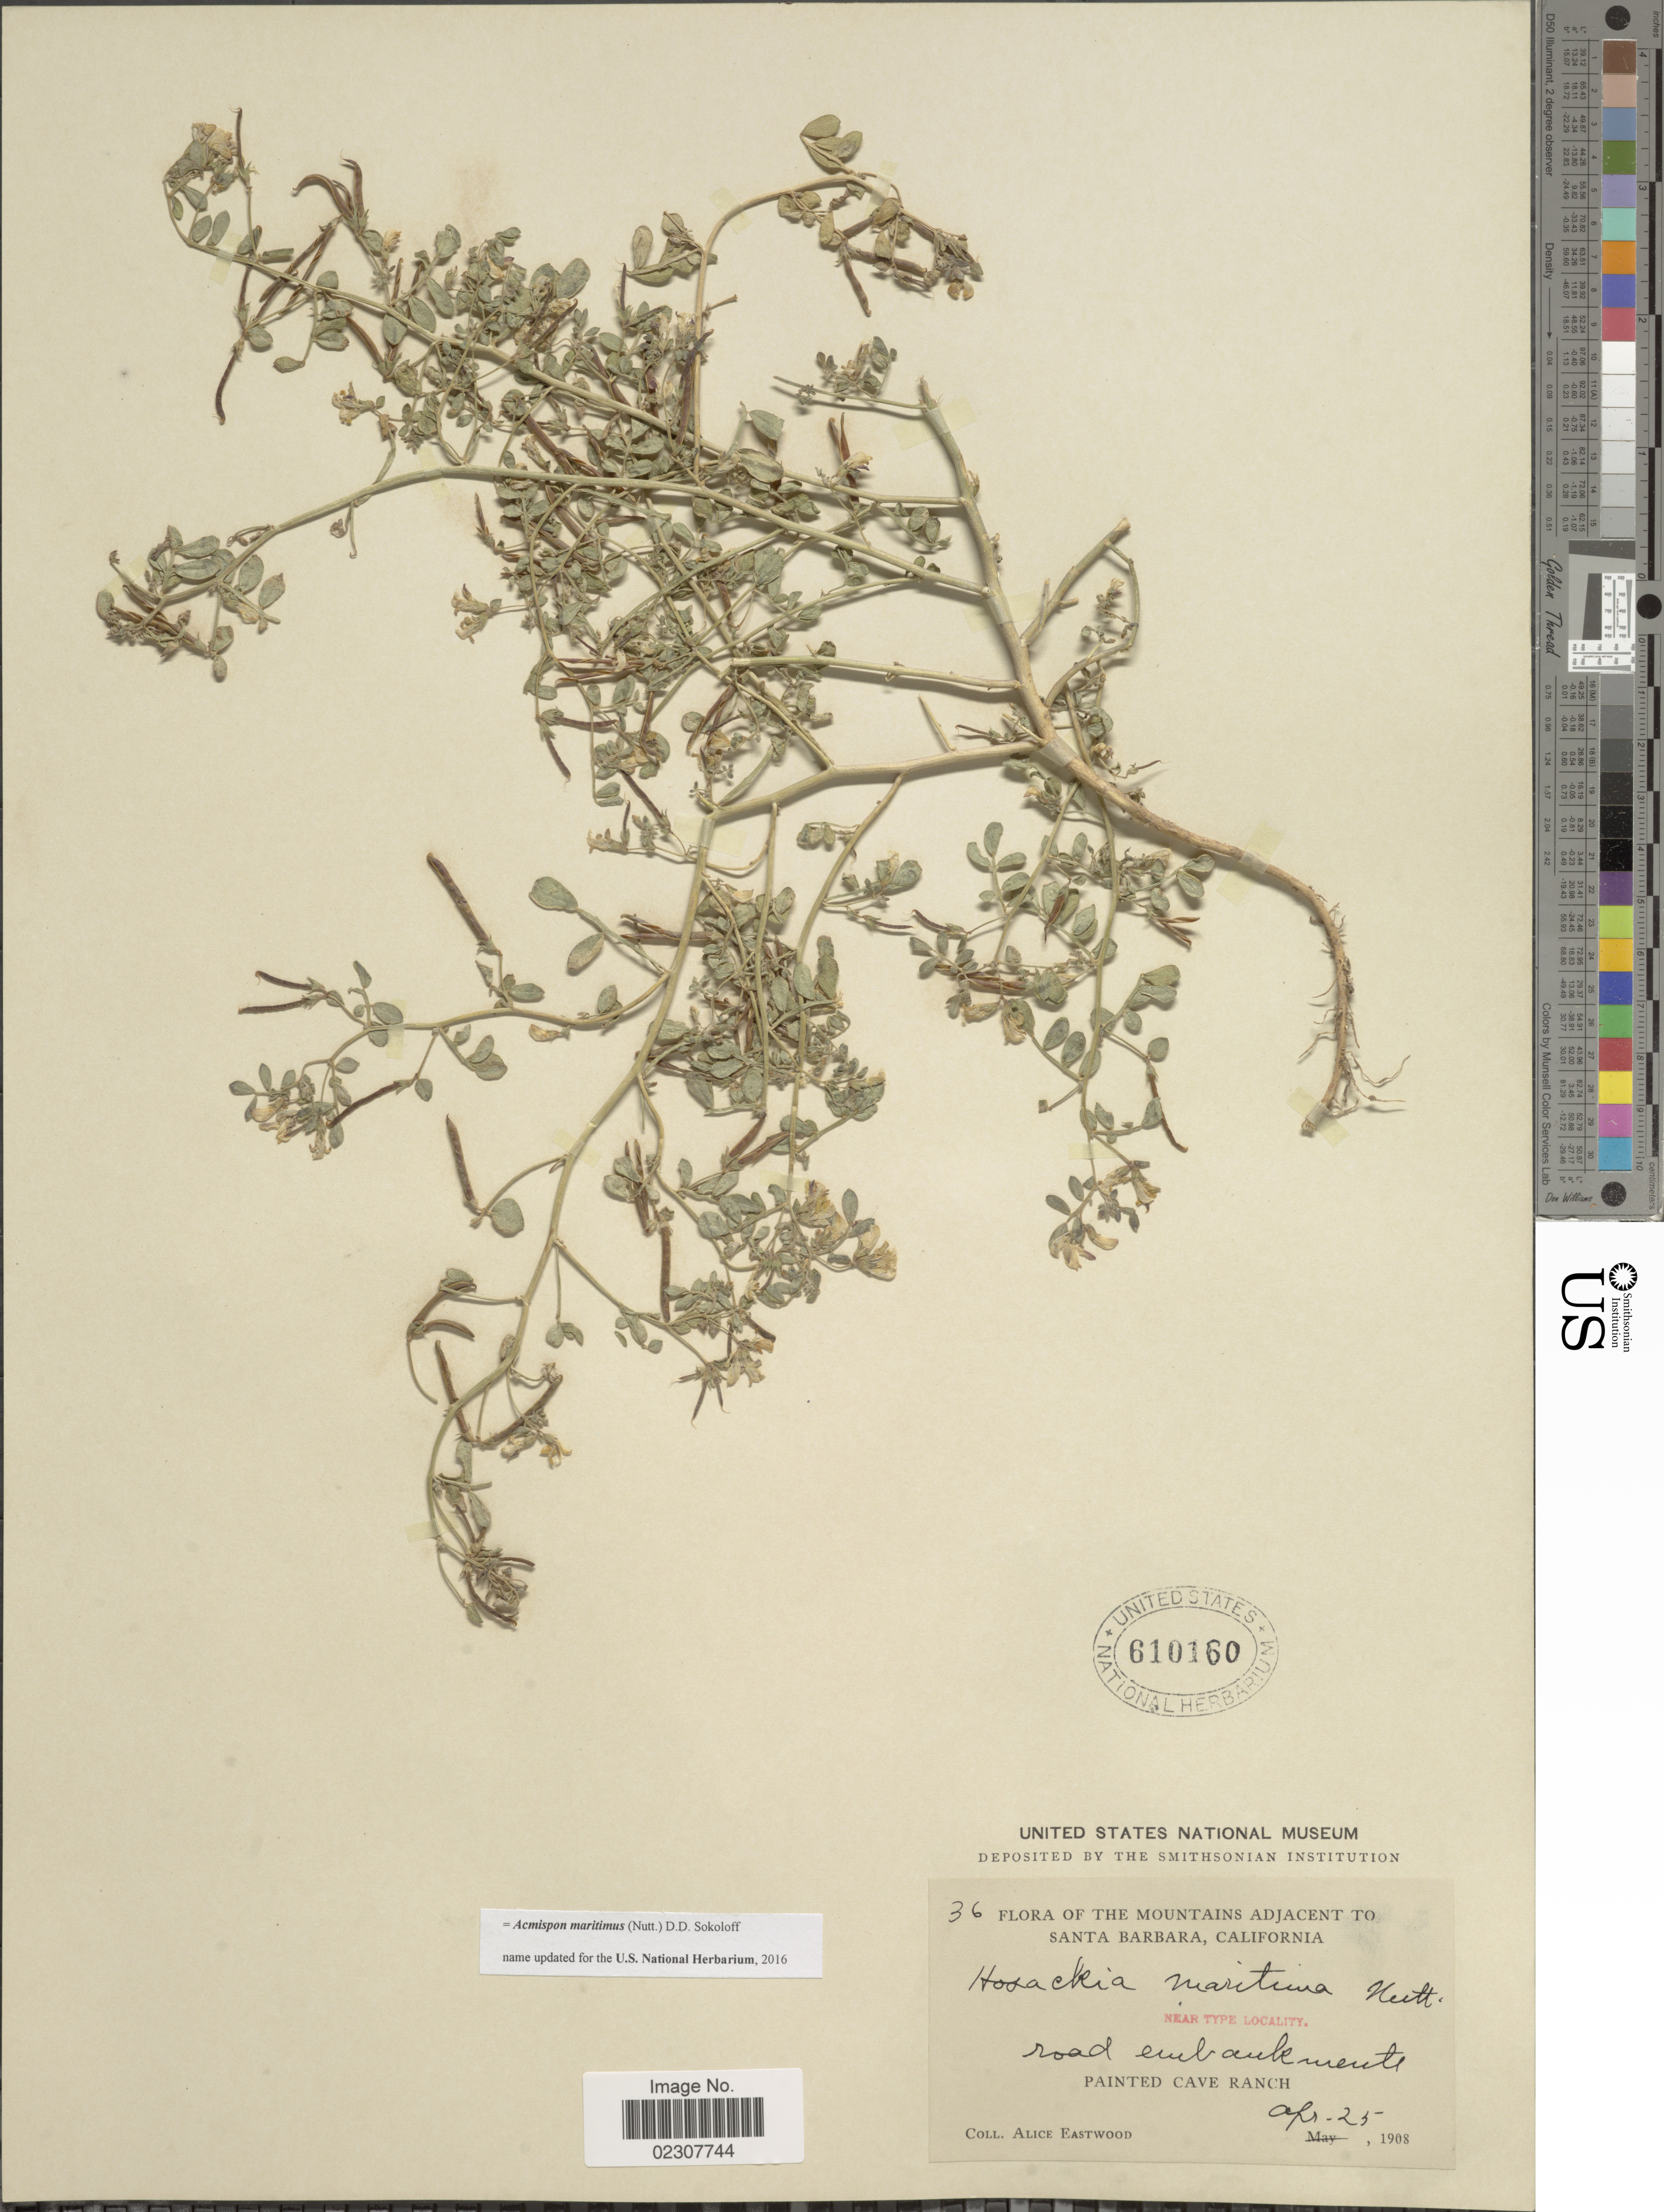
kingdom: Plantae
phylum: Tracheophyta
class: Magnoliopsida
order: Fabales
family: Fabaceae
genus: Acmispon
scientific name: Acmispon maritimus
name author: (Nutt.) D.D. Sokoloff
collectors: A. Eastwood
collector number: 36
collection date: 1908-04-25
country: United States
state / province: California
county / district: Santa Barbara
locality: The Mountains adjacent to Santa Barbara, road embankments, painted Cave Ranch, near type locality.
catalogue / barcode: US 610160